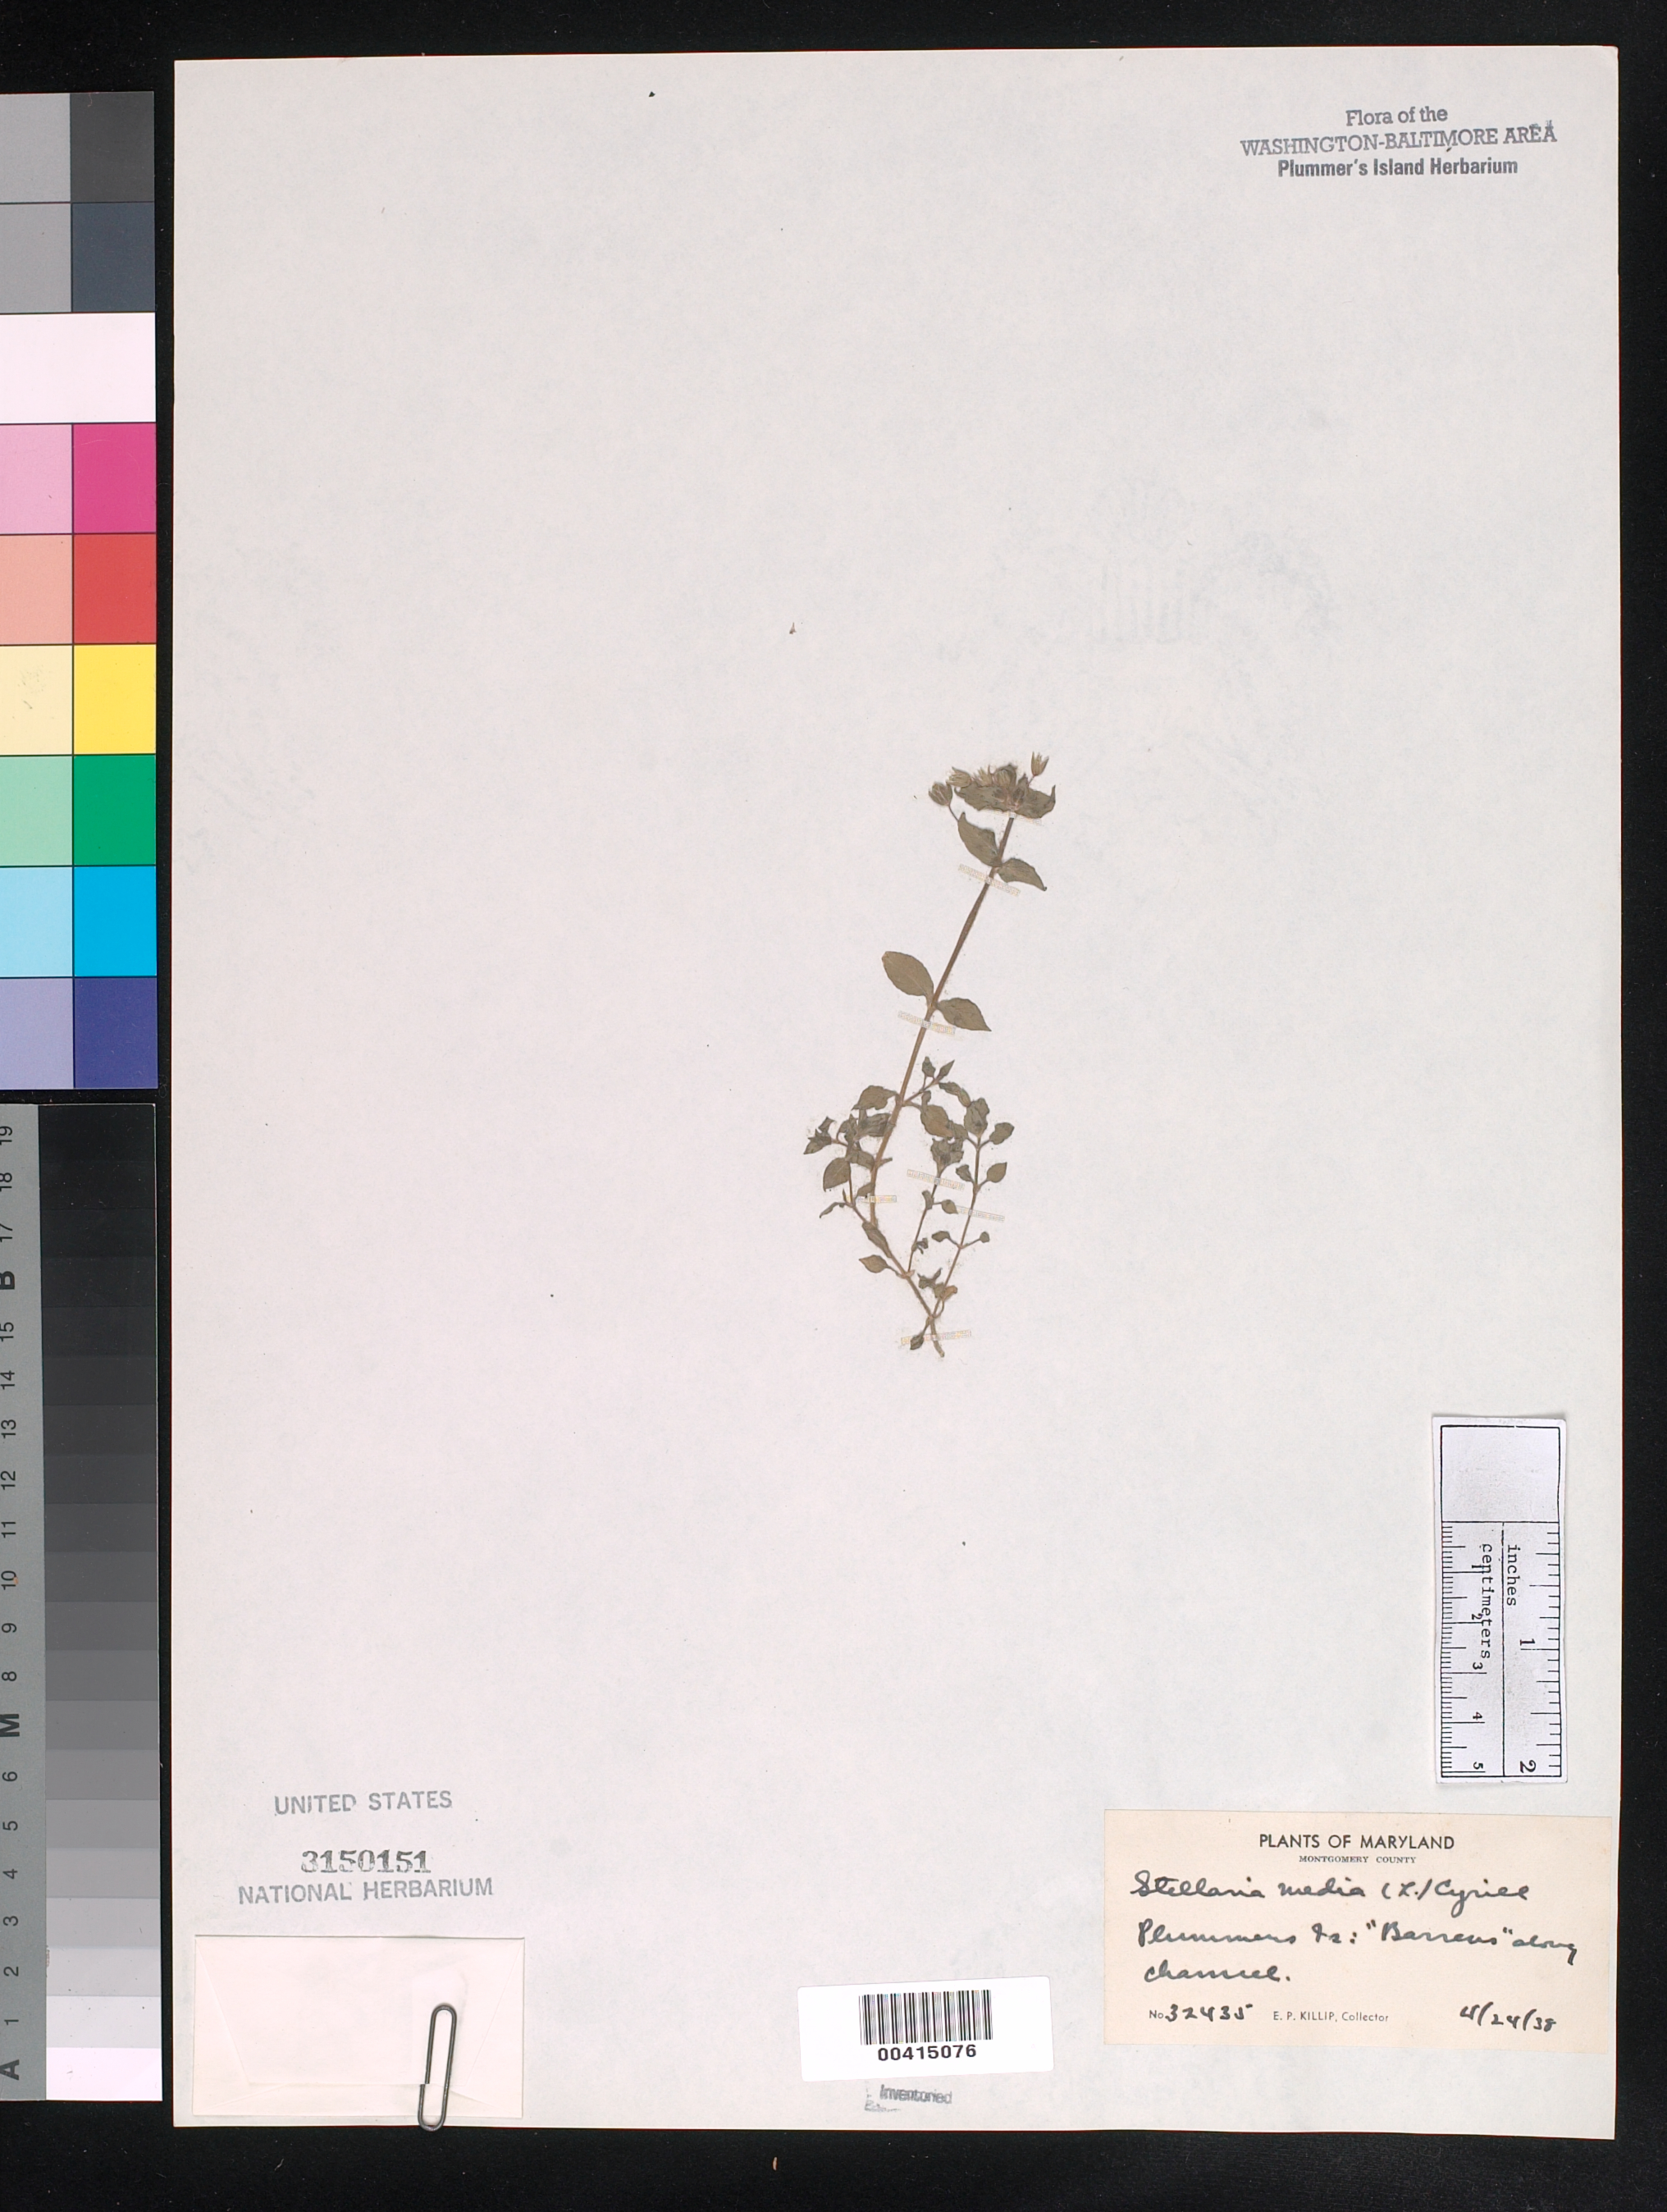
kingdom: Plantae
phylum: Tracheophyta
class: Magnoliopsida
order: Caryophyllales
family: Caryophyllaceae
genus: Stellaria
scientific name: Stellaria media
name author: (L.) Vill.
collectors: E. P. Killip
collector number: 32435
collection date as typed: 24 Apr 1938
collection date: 1938-04-24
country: United States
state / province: Maryland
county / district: Montgomery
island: Plummers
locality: Plummer's Island; "barrens" along channel C. & O. Canal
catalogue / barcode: US 3150151